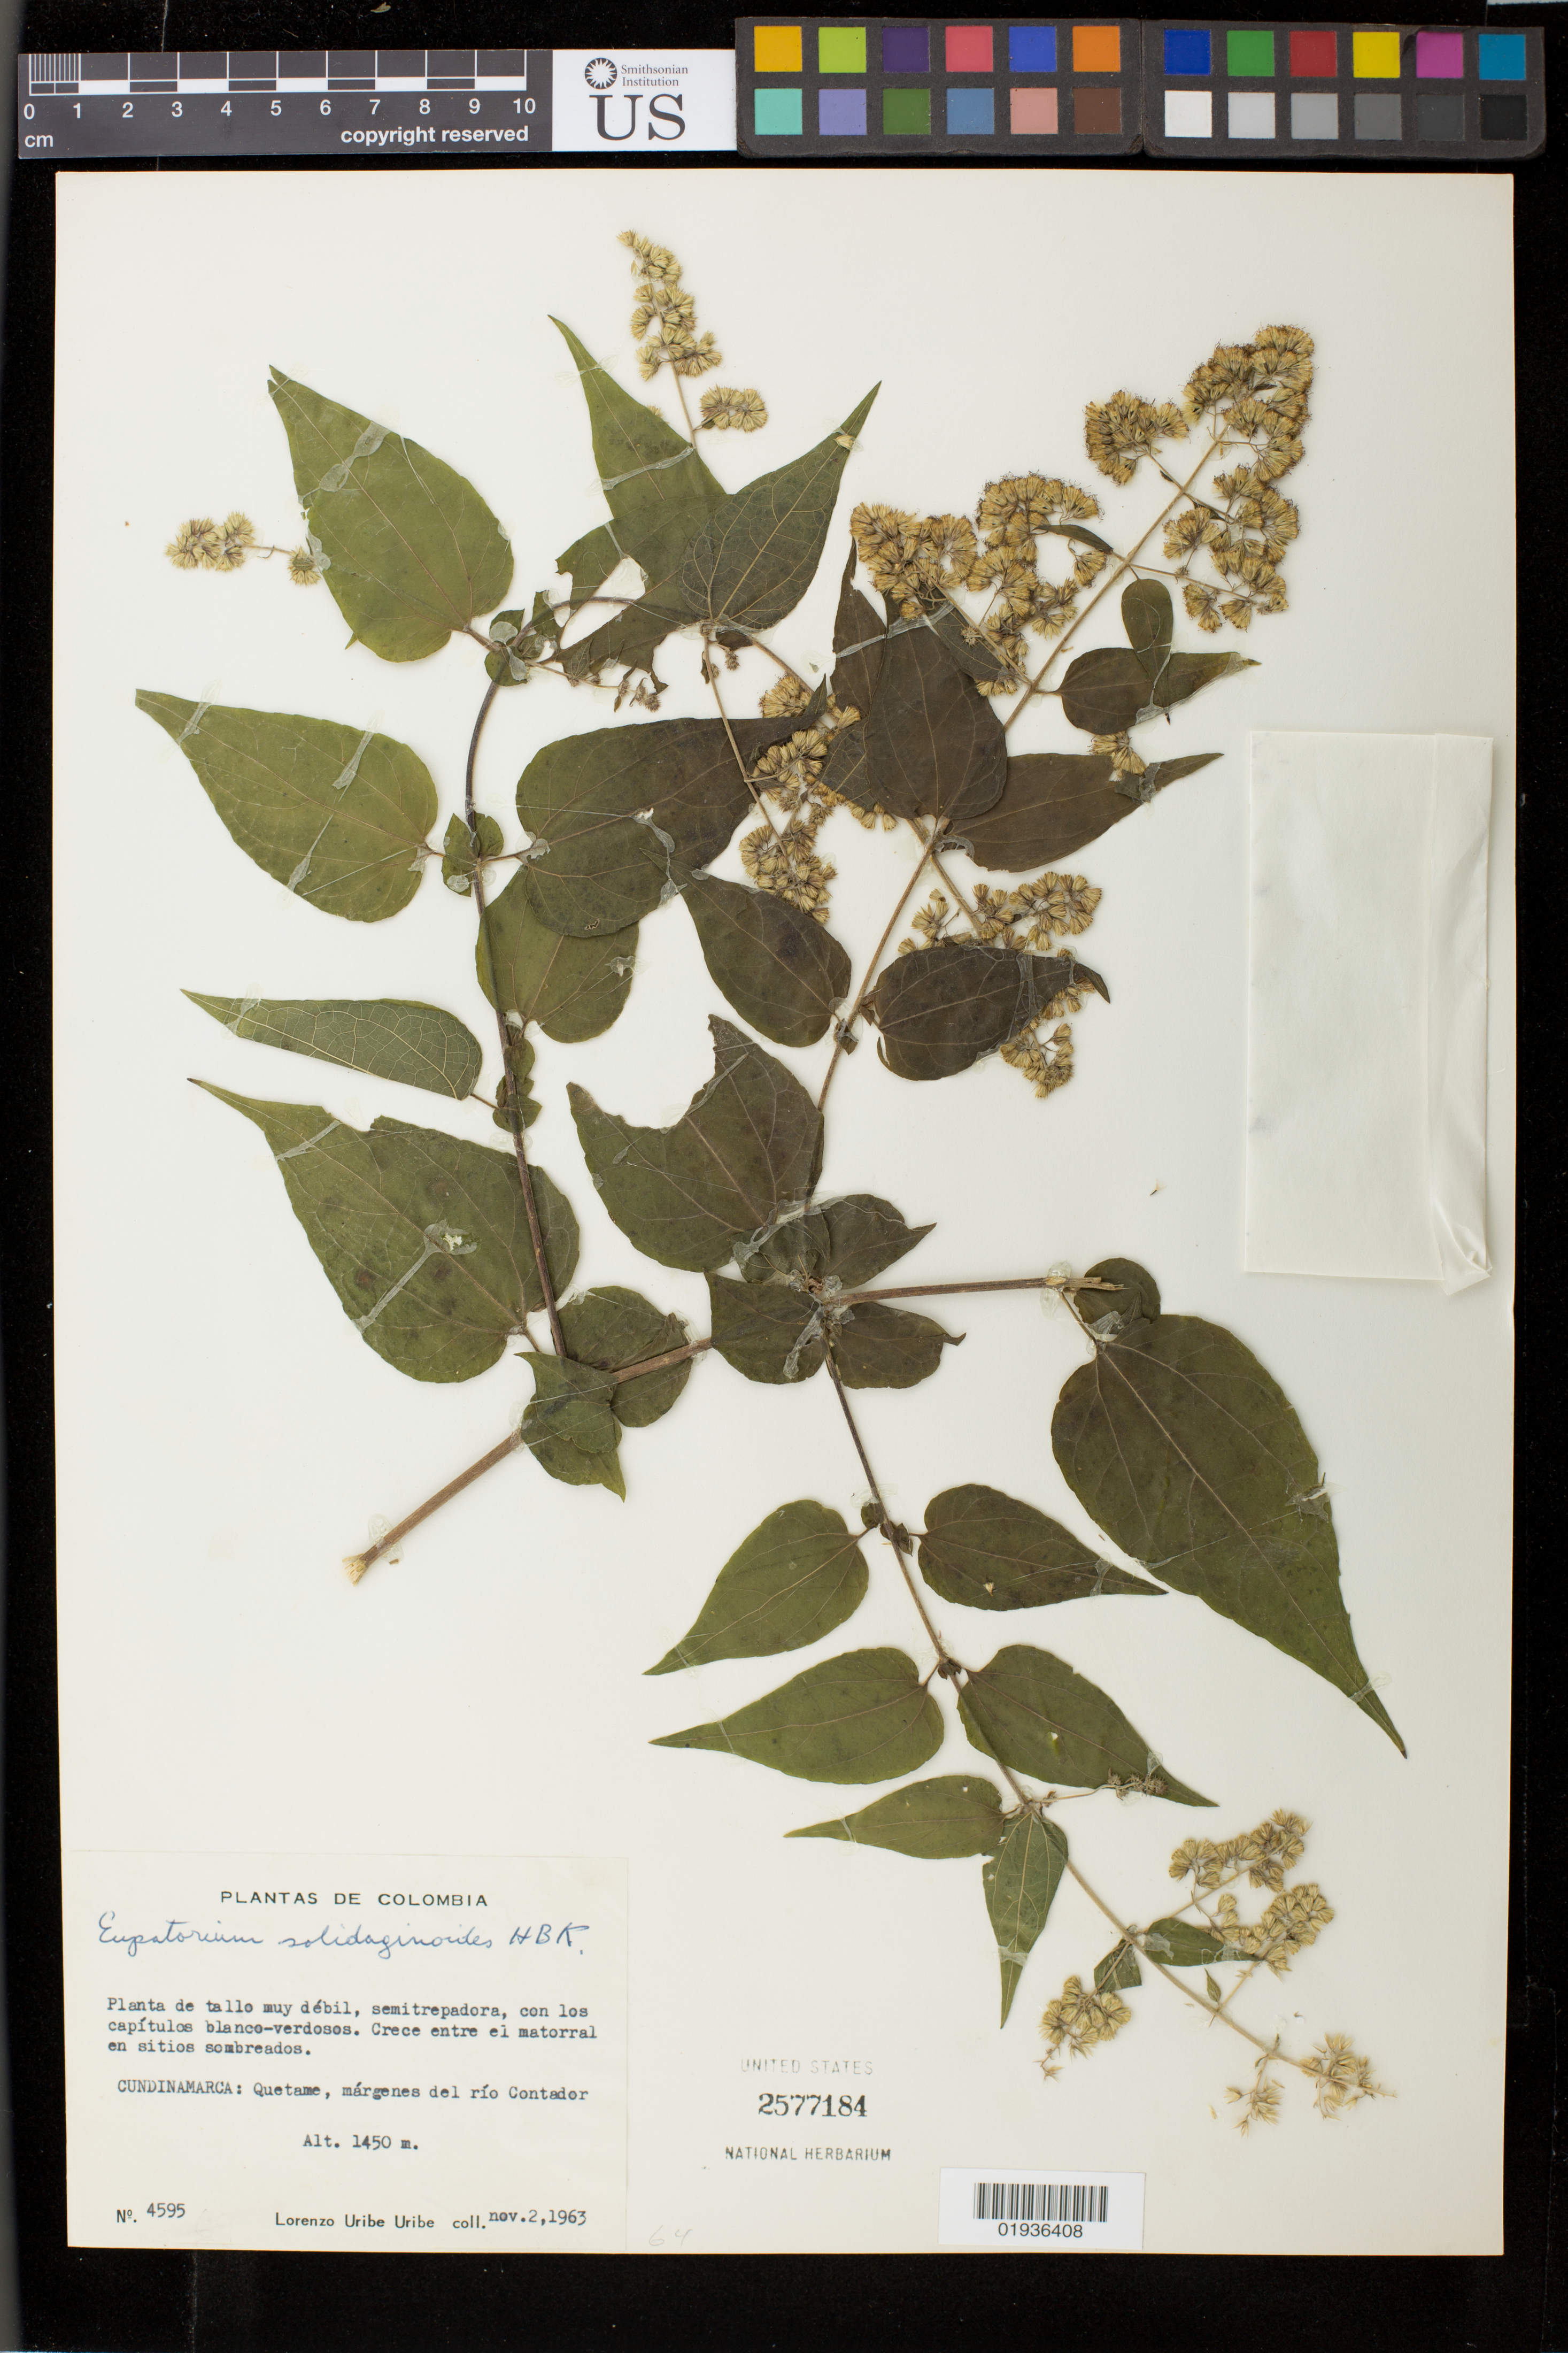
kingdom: Plantae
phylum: Tracheophyta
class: Magnoliopsida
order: Asterales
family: Asteraceae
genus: Koanophyllon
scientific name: Koanophyllon solidaginifolium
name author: (A. Gray) R.M. King & H. Rob.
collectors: L. Uribe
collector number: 4595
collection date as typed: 02 Nov 1963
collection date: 1963-11-02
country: Colombia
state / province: Cundinamarca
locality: Quetame, margenes del Rio ConTador. [Quetame, banks of the Rio ConTador.]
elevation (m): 1450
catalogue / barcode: US 2577184